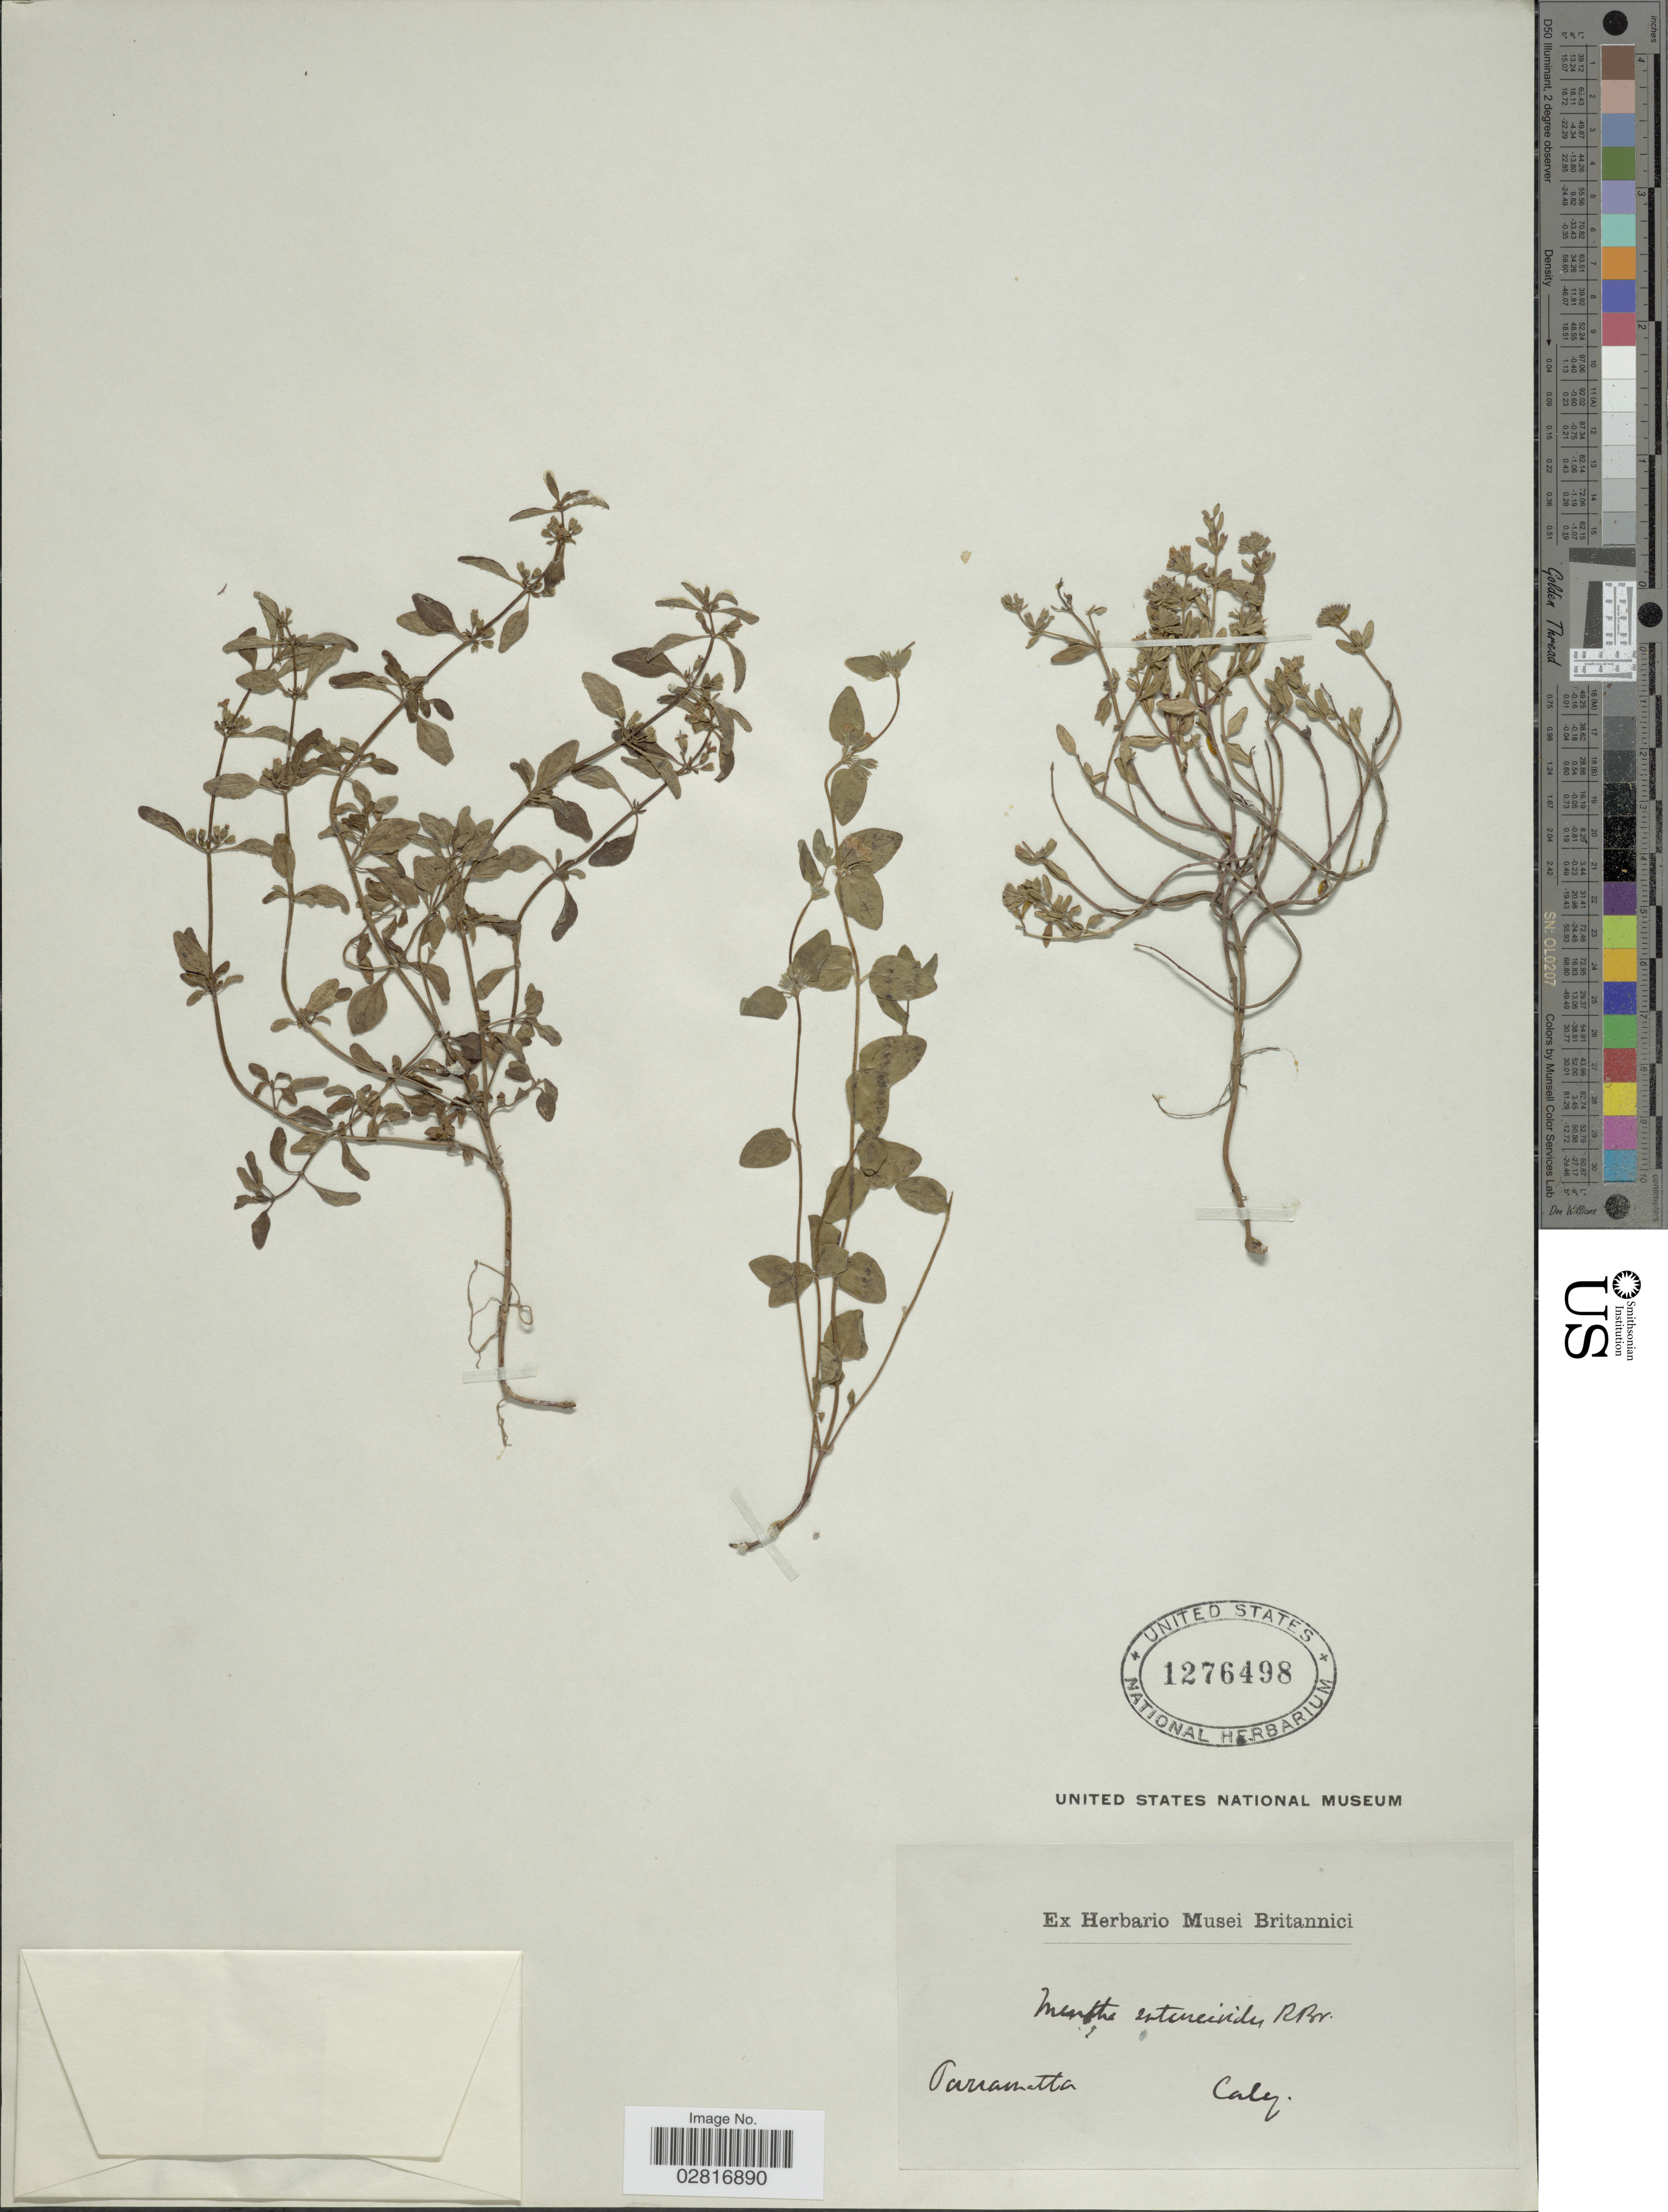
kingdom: Plantae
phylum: Tracheophyta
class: Magnoliopsida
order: Lamiales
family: Lamiaceae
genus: Mentha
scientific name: Mentha saturejoides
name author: R. Br.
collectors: -. Caley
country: Australia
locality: Parramatta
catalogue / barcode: US 1276498